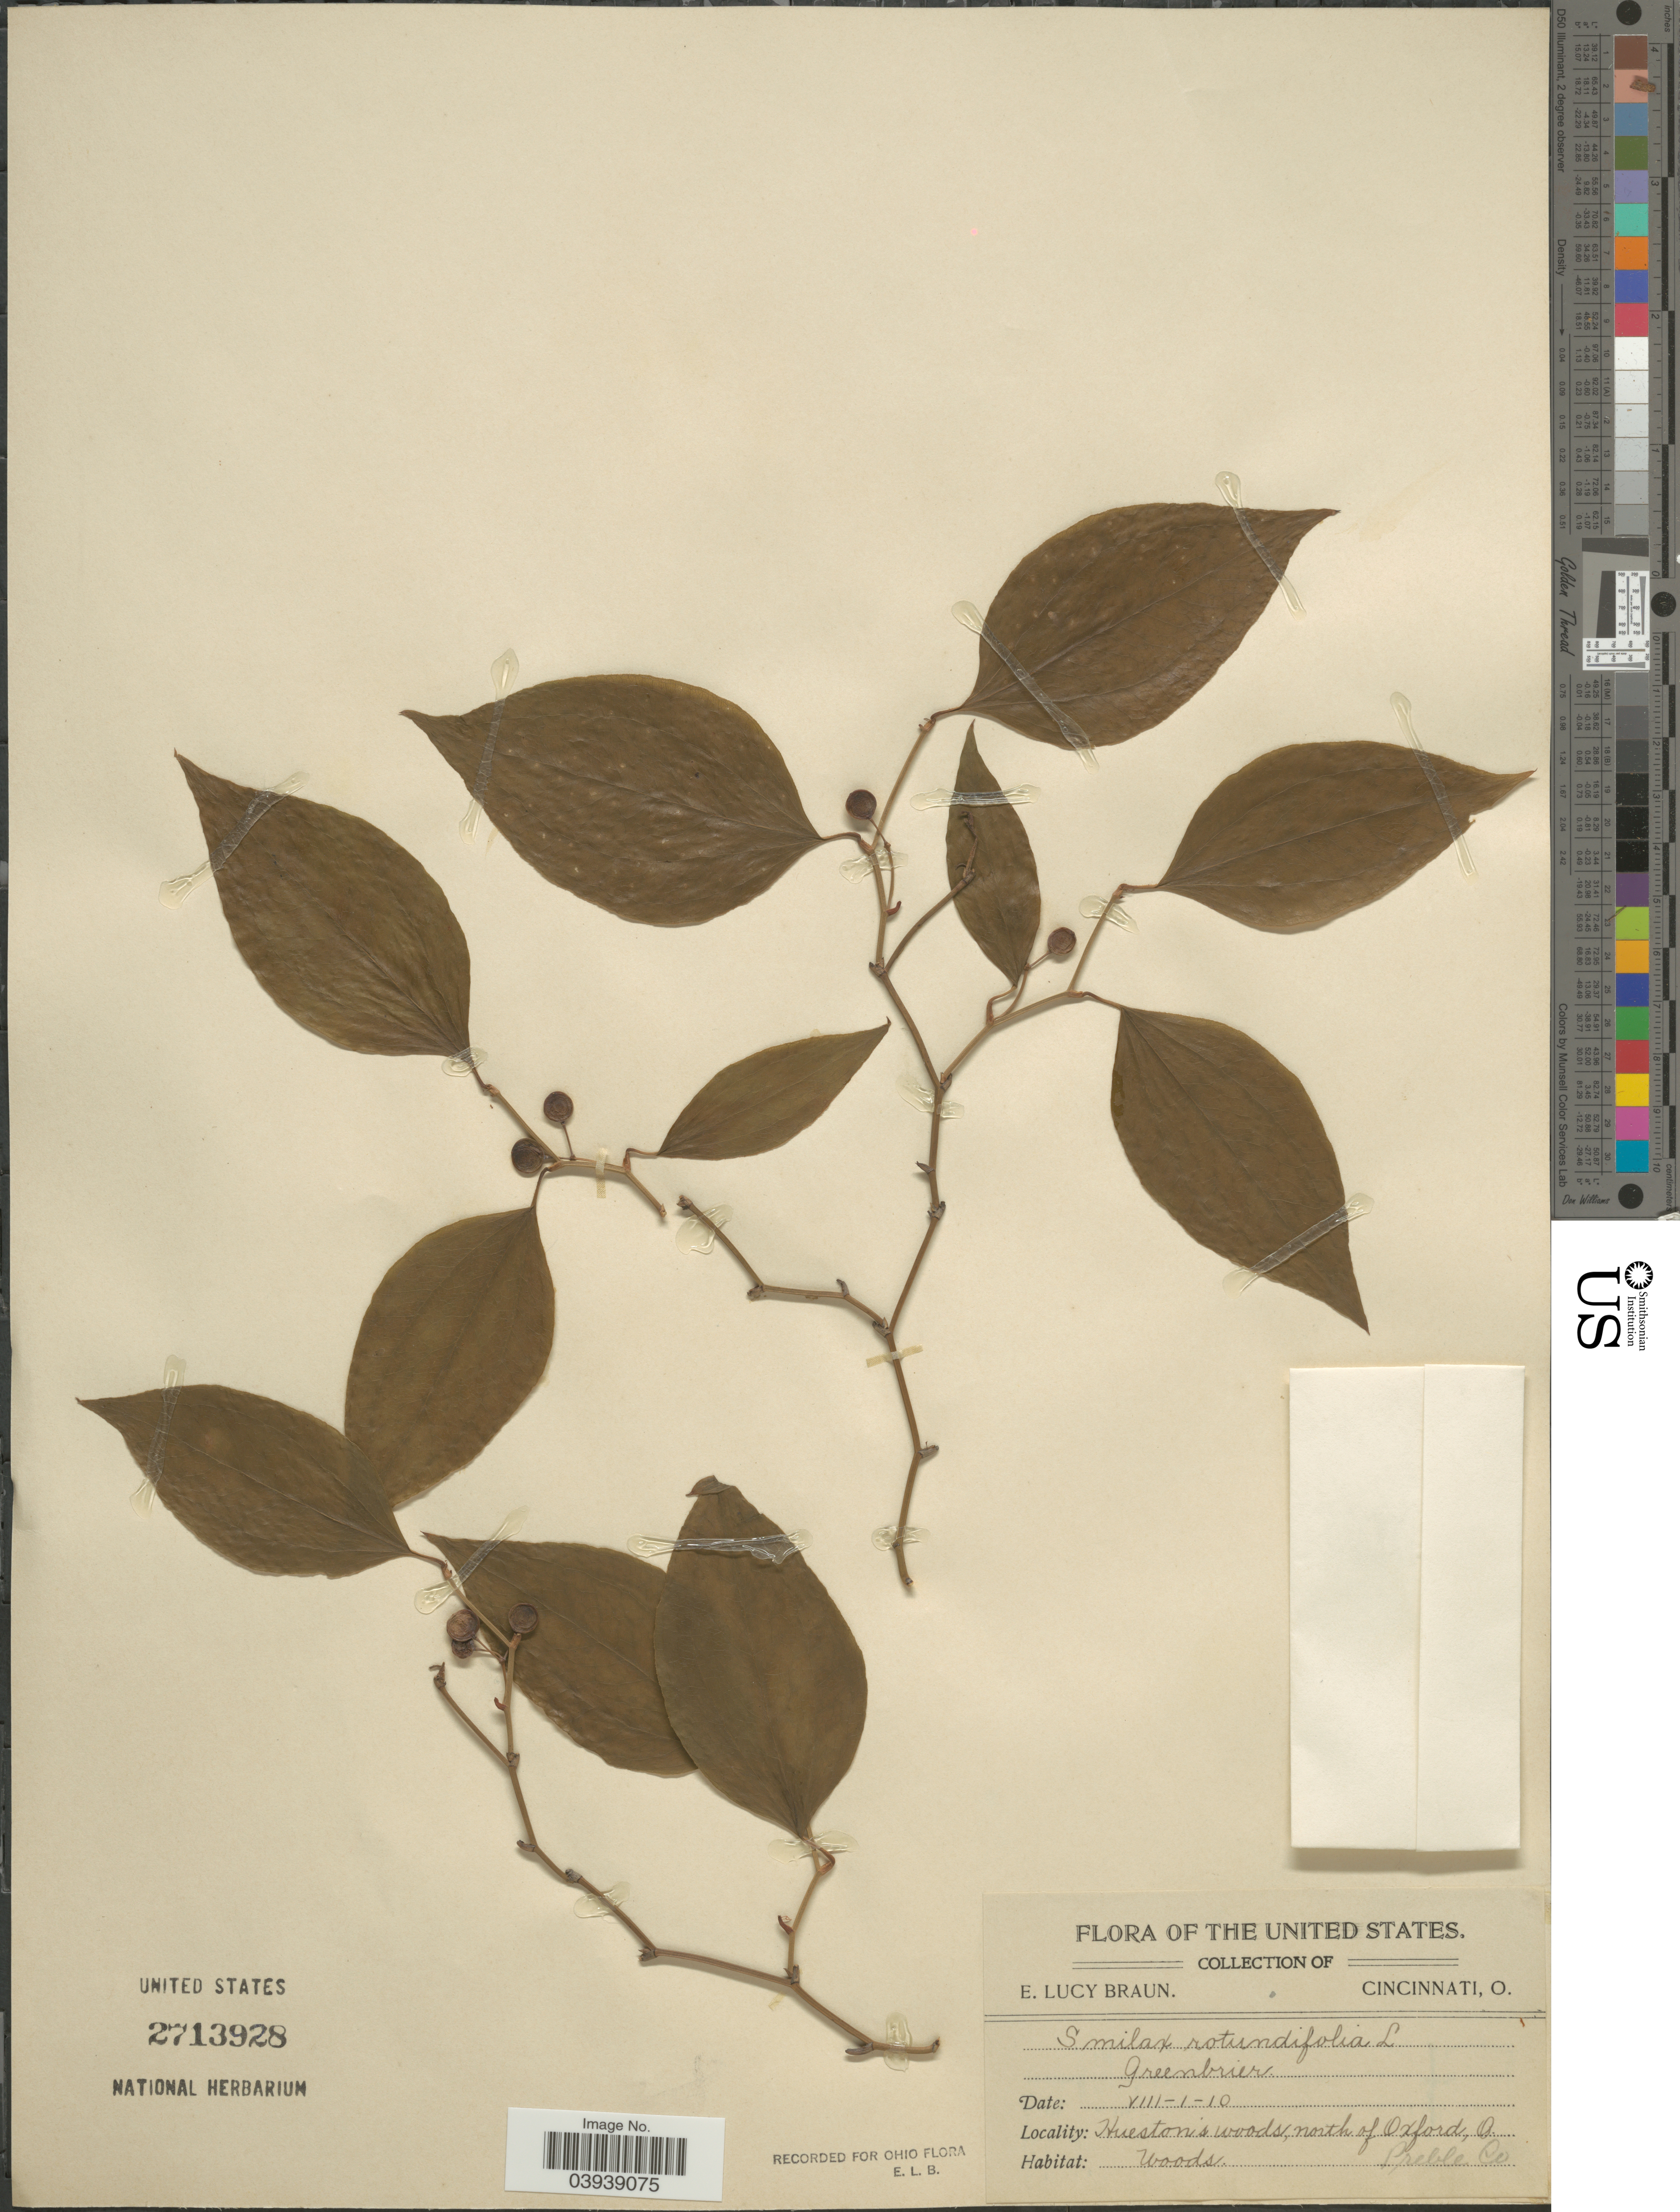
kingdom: Plantae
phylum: Tracheophyta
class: Liliopsida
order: Liliales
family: Smilacaceae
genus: Smilax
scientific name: Smilax rotundifolia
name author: L.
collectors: E. L. Braun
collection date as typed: Transcribed d/m/y: 1/8/10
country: United States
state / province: Ohio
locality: Huestons woods, north of Oxford. Preble Co.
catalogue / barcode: US 2713928